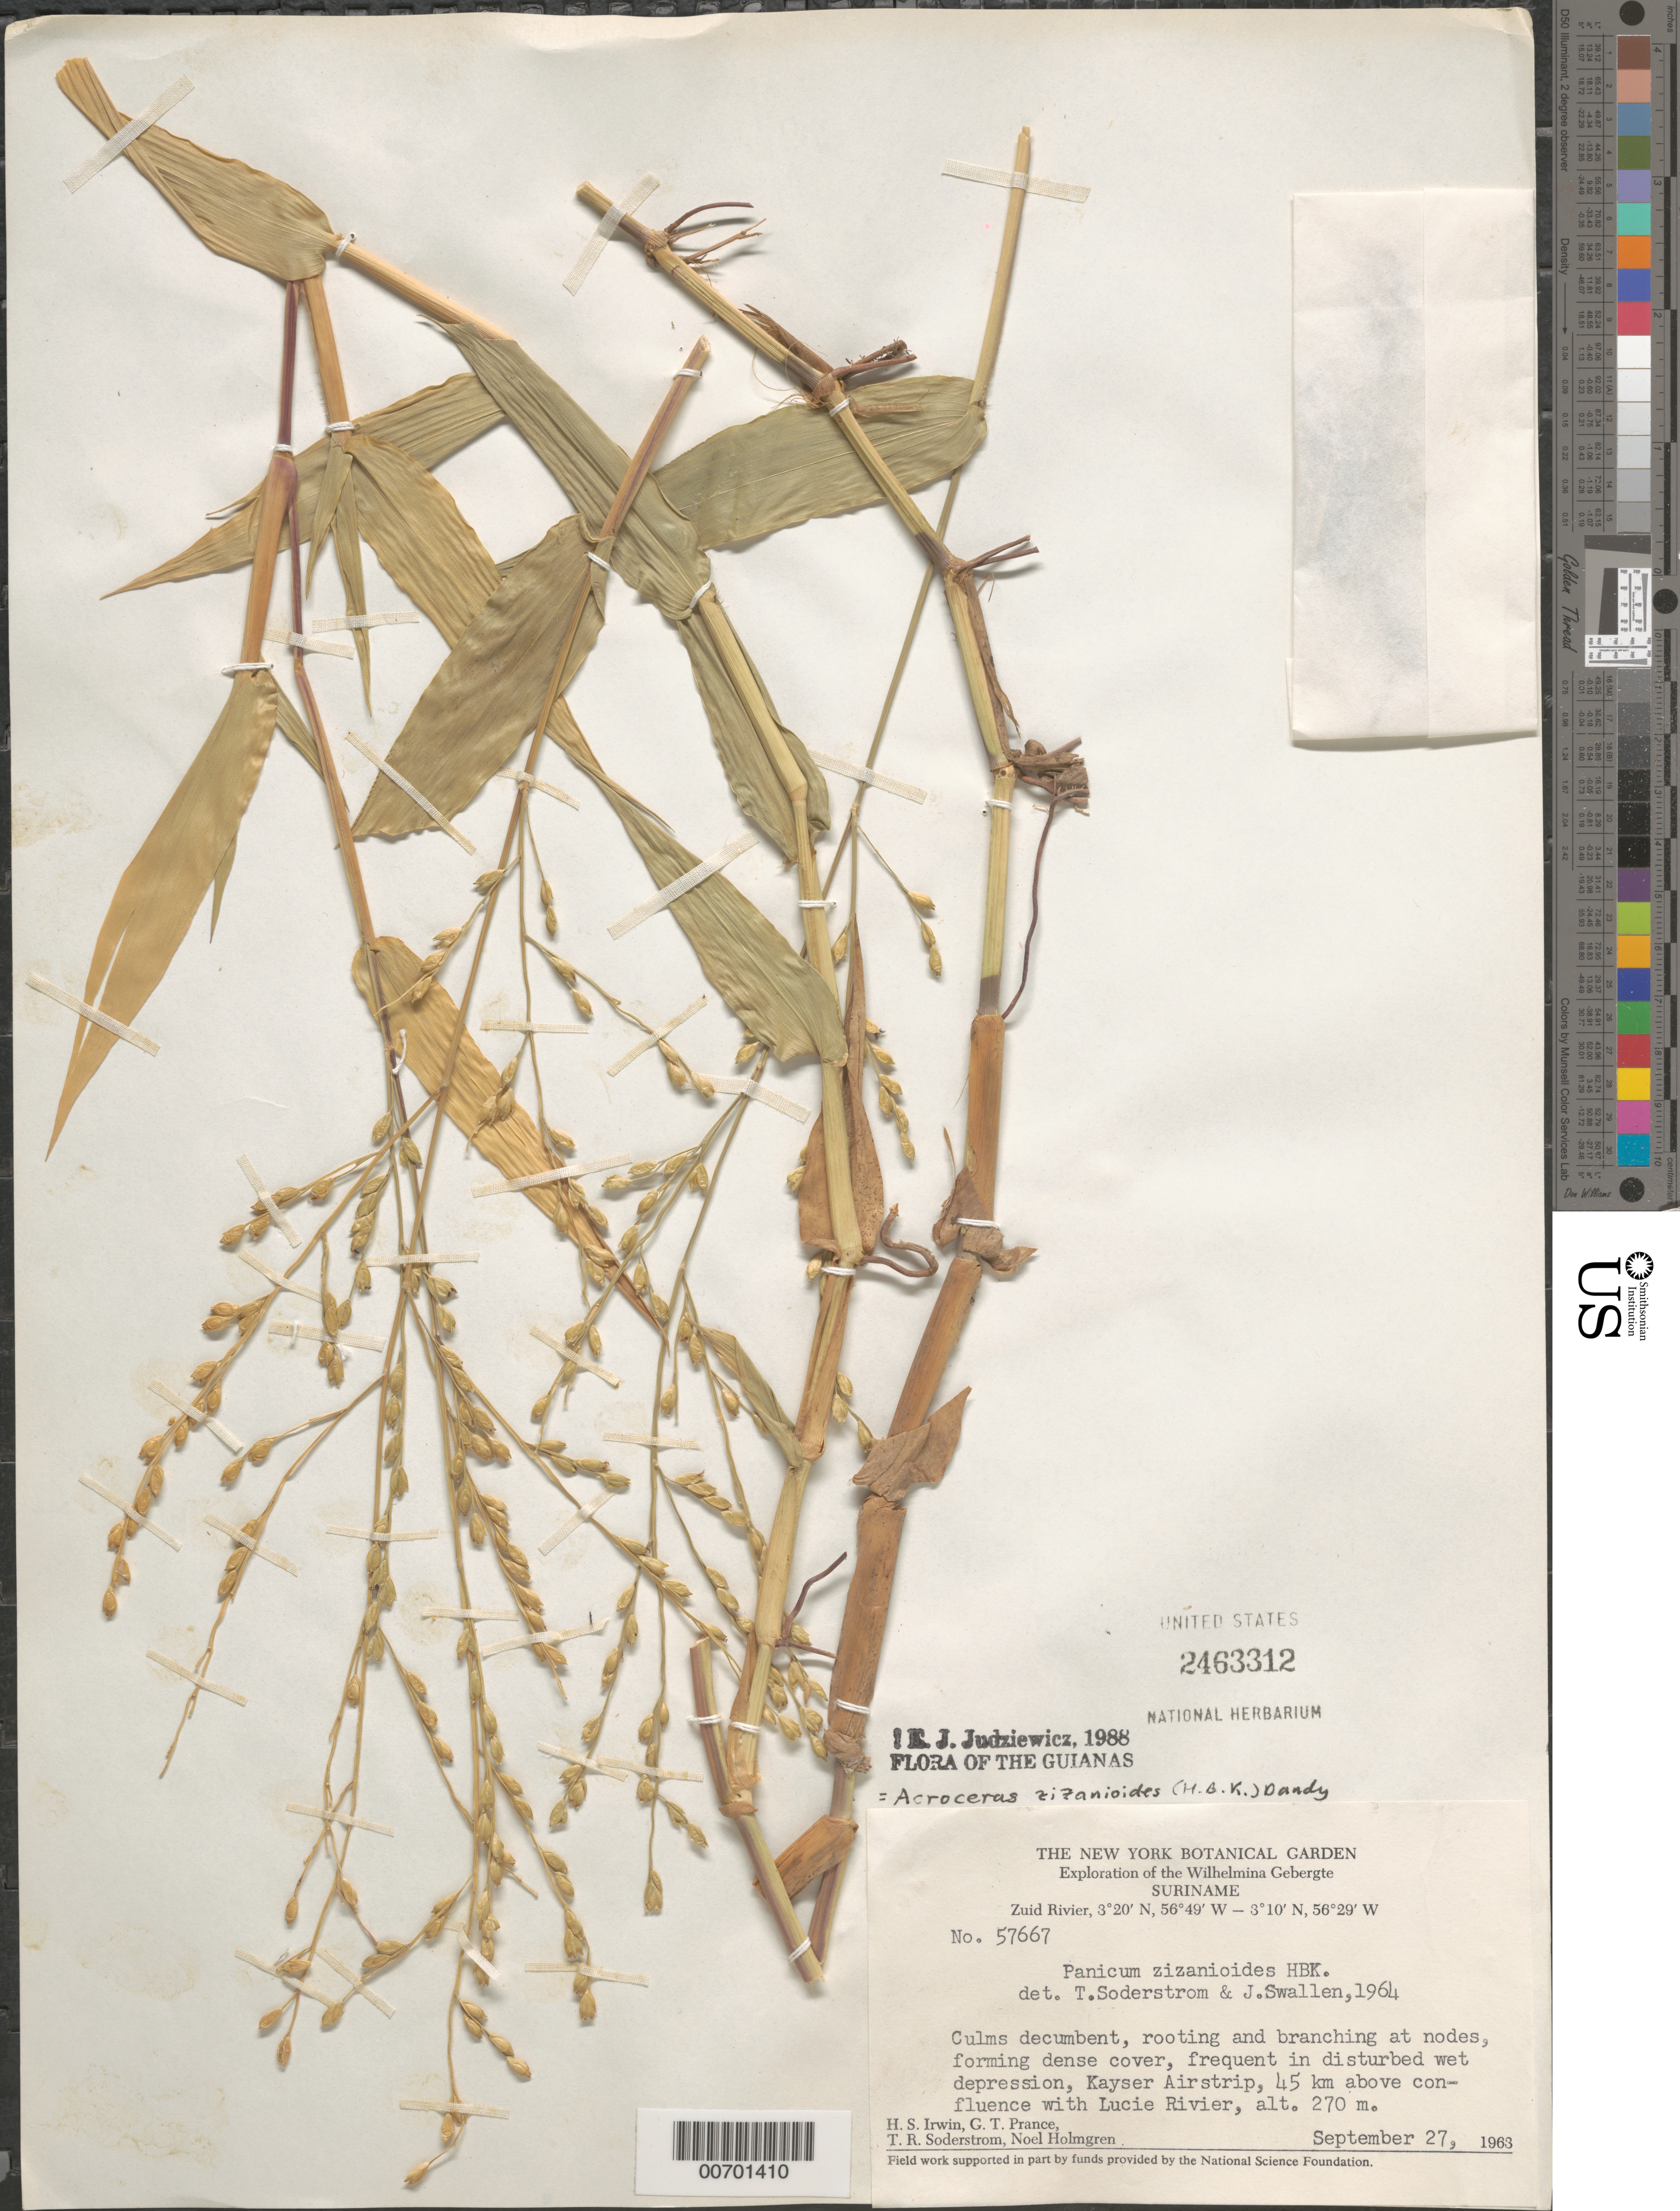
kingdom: Plantae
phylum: Tracheophyta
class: Liliopsida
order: Poales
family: Poaceae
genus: Acroceras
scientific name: Acroceras zizanioides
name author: (Kunth) Dandy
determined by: Judziewicz, E. J.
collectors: H. Irwin, G. T. Prance, T. R. Soderstrom & N. H. Holmgren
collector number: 57667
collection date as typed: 27-Sep-63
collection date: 1963-09-27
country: Suriname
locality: Kayser Airstrip, Zuid R., 45 km above confl. with Lucie R., Wilhelmina Gebergte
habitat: Disturbed wet depression.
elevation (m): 270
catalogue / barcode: US 2463312